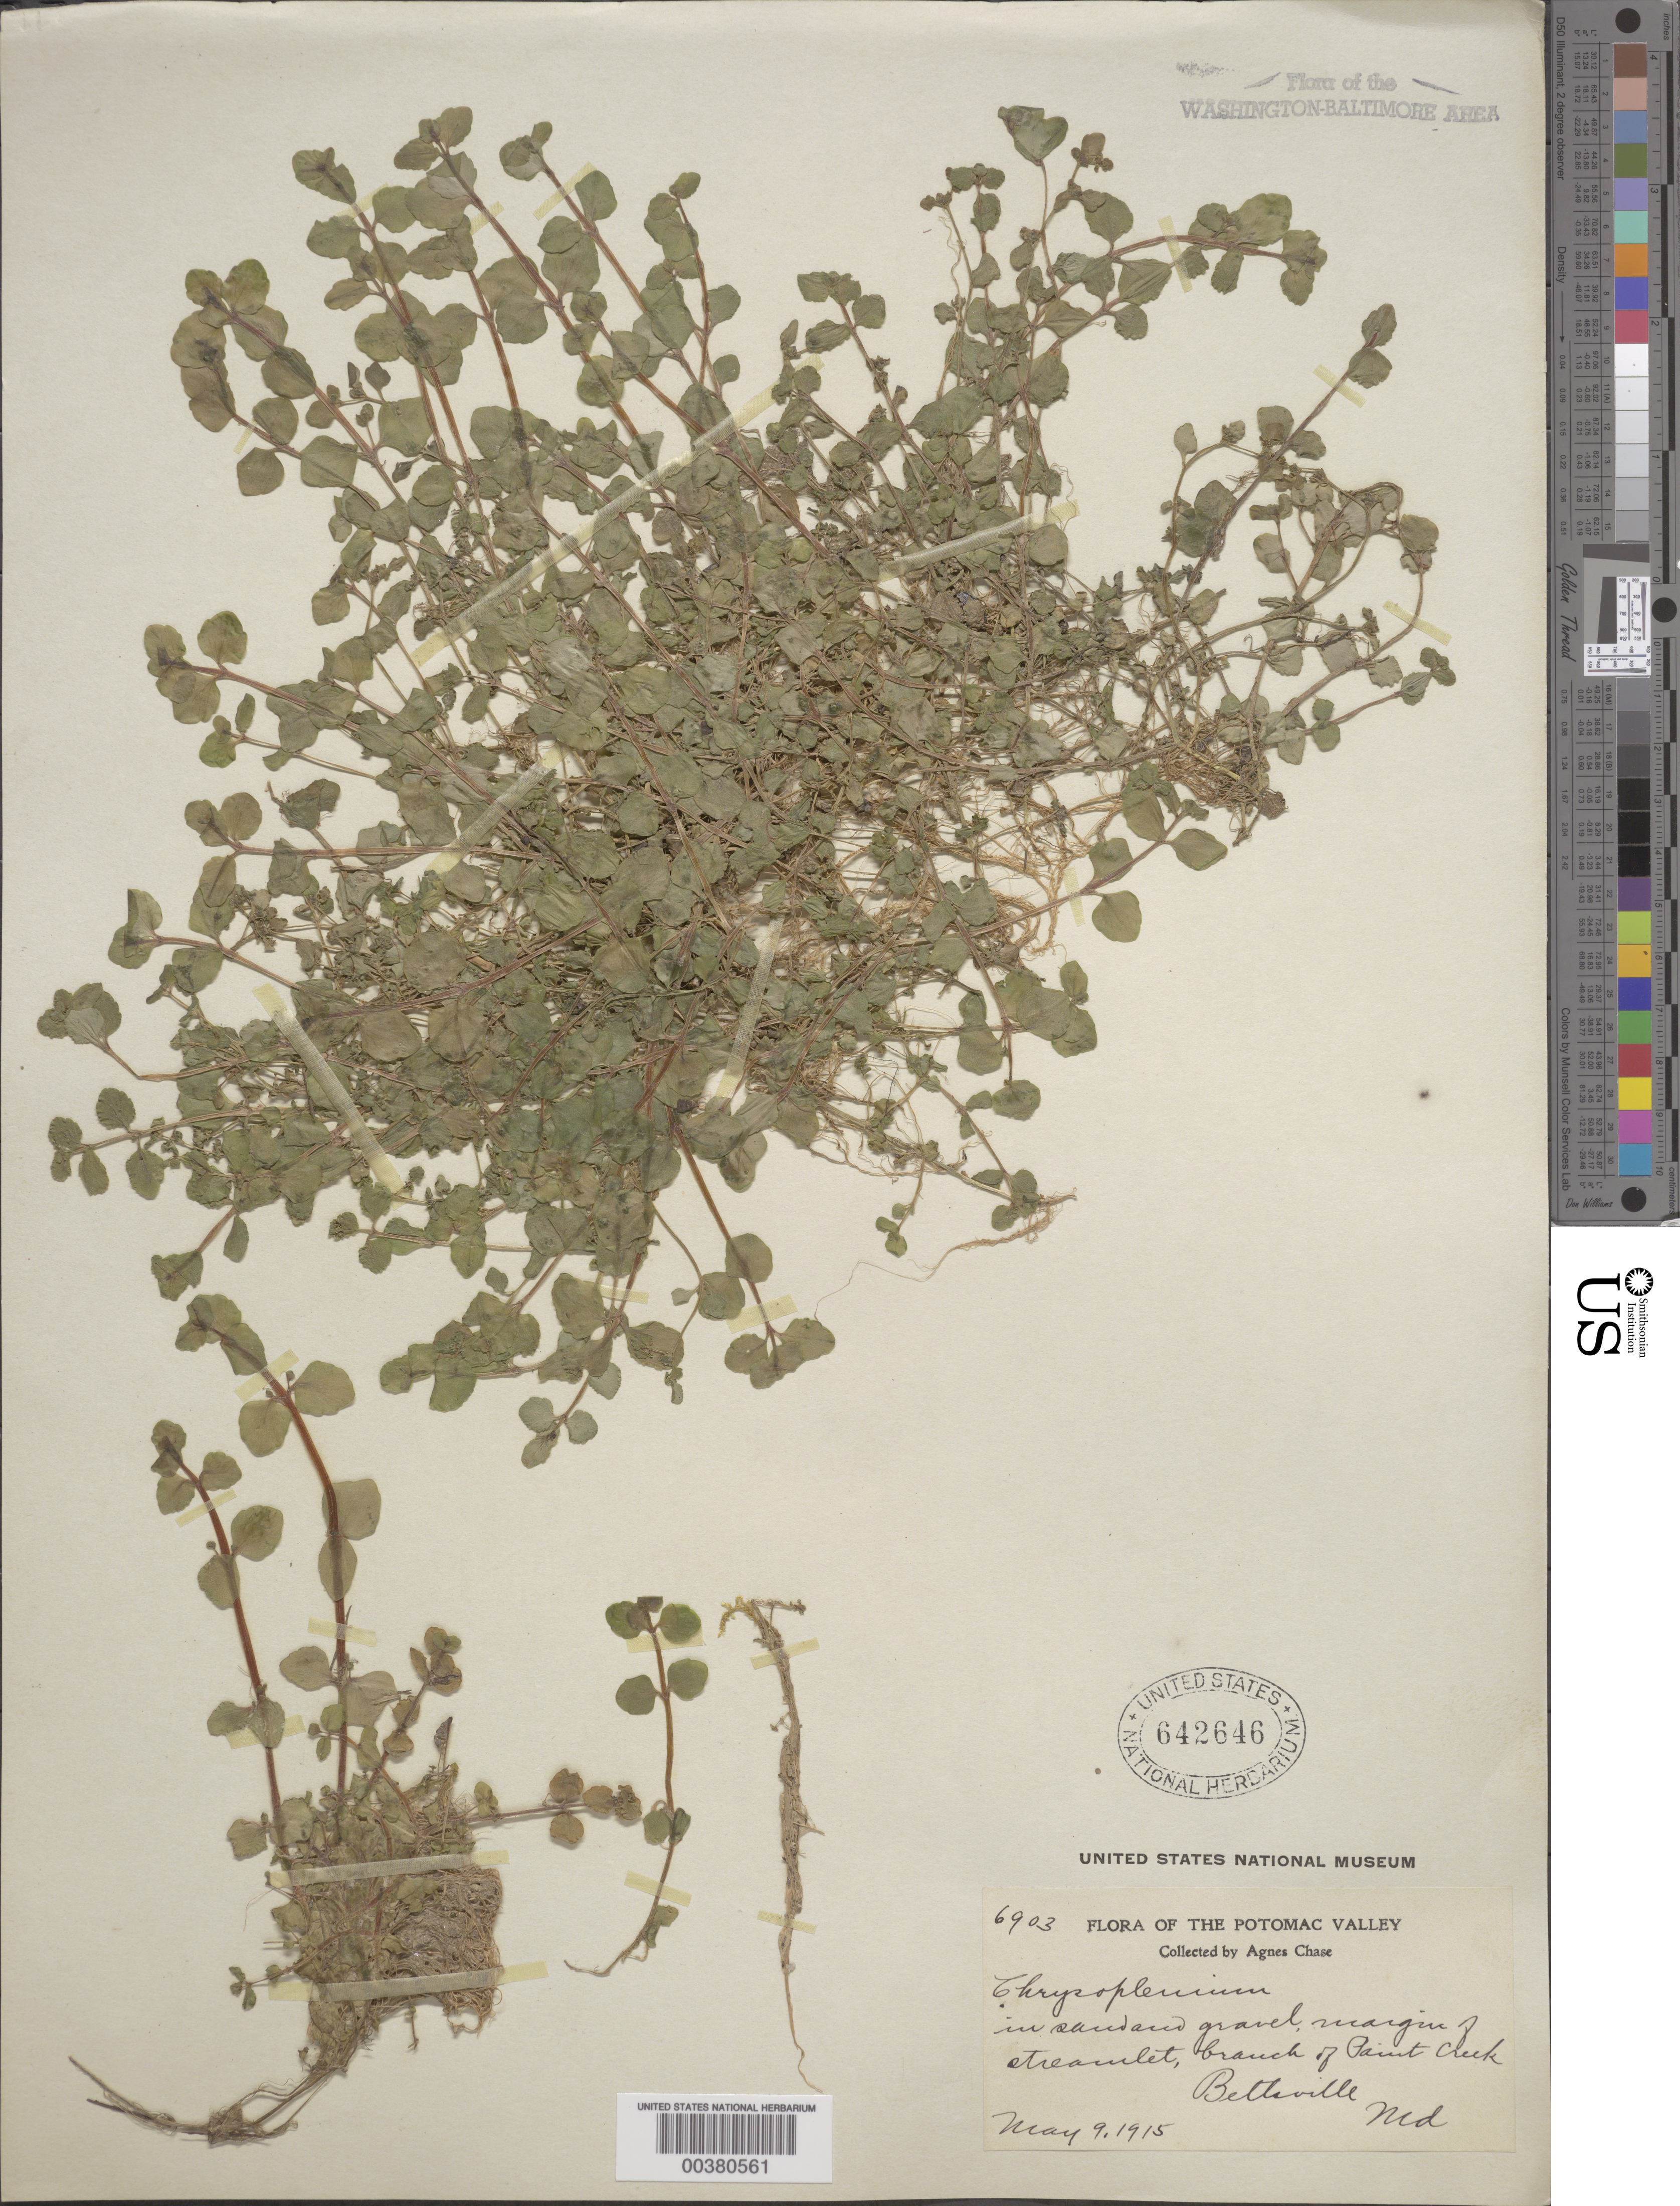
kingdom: Plantae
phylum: Tracheophyta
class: Magnoliopsida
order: Saxifragales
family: Saxifragaceae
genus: Chrysosplenium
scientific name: Chrysosplenium americanum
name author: Schwein.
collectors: A. Chase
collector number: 6903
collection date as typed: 09 May 1915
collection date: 1915-05-09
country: United States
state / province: Maryland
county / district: Prince George's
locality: Paint Creek, Beltsville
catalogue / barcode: US 642646